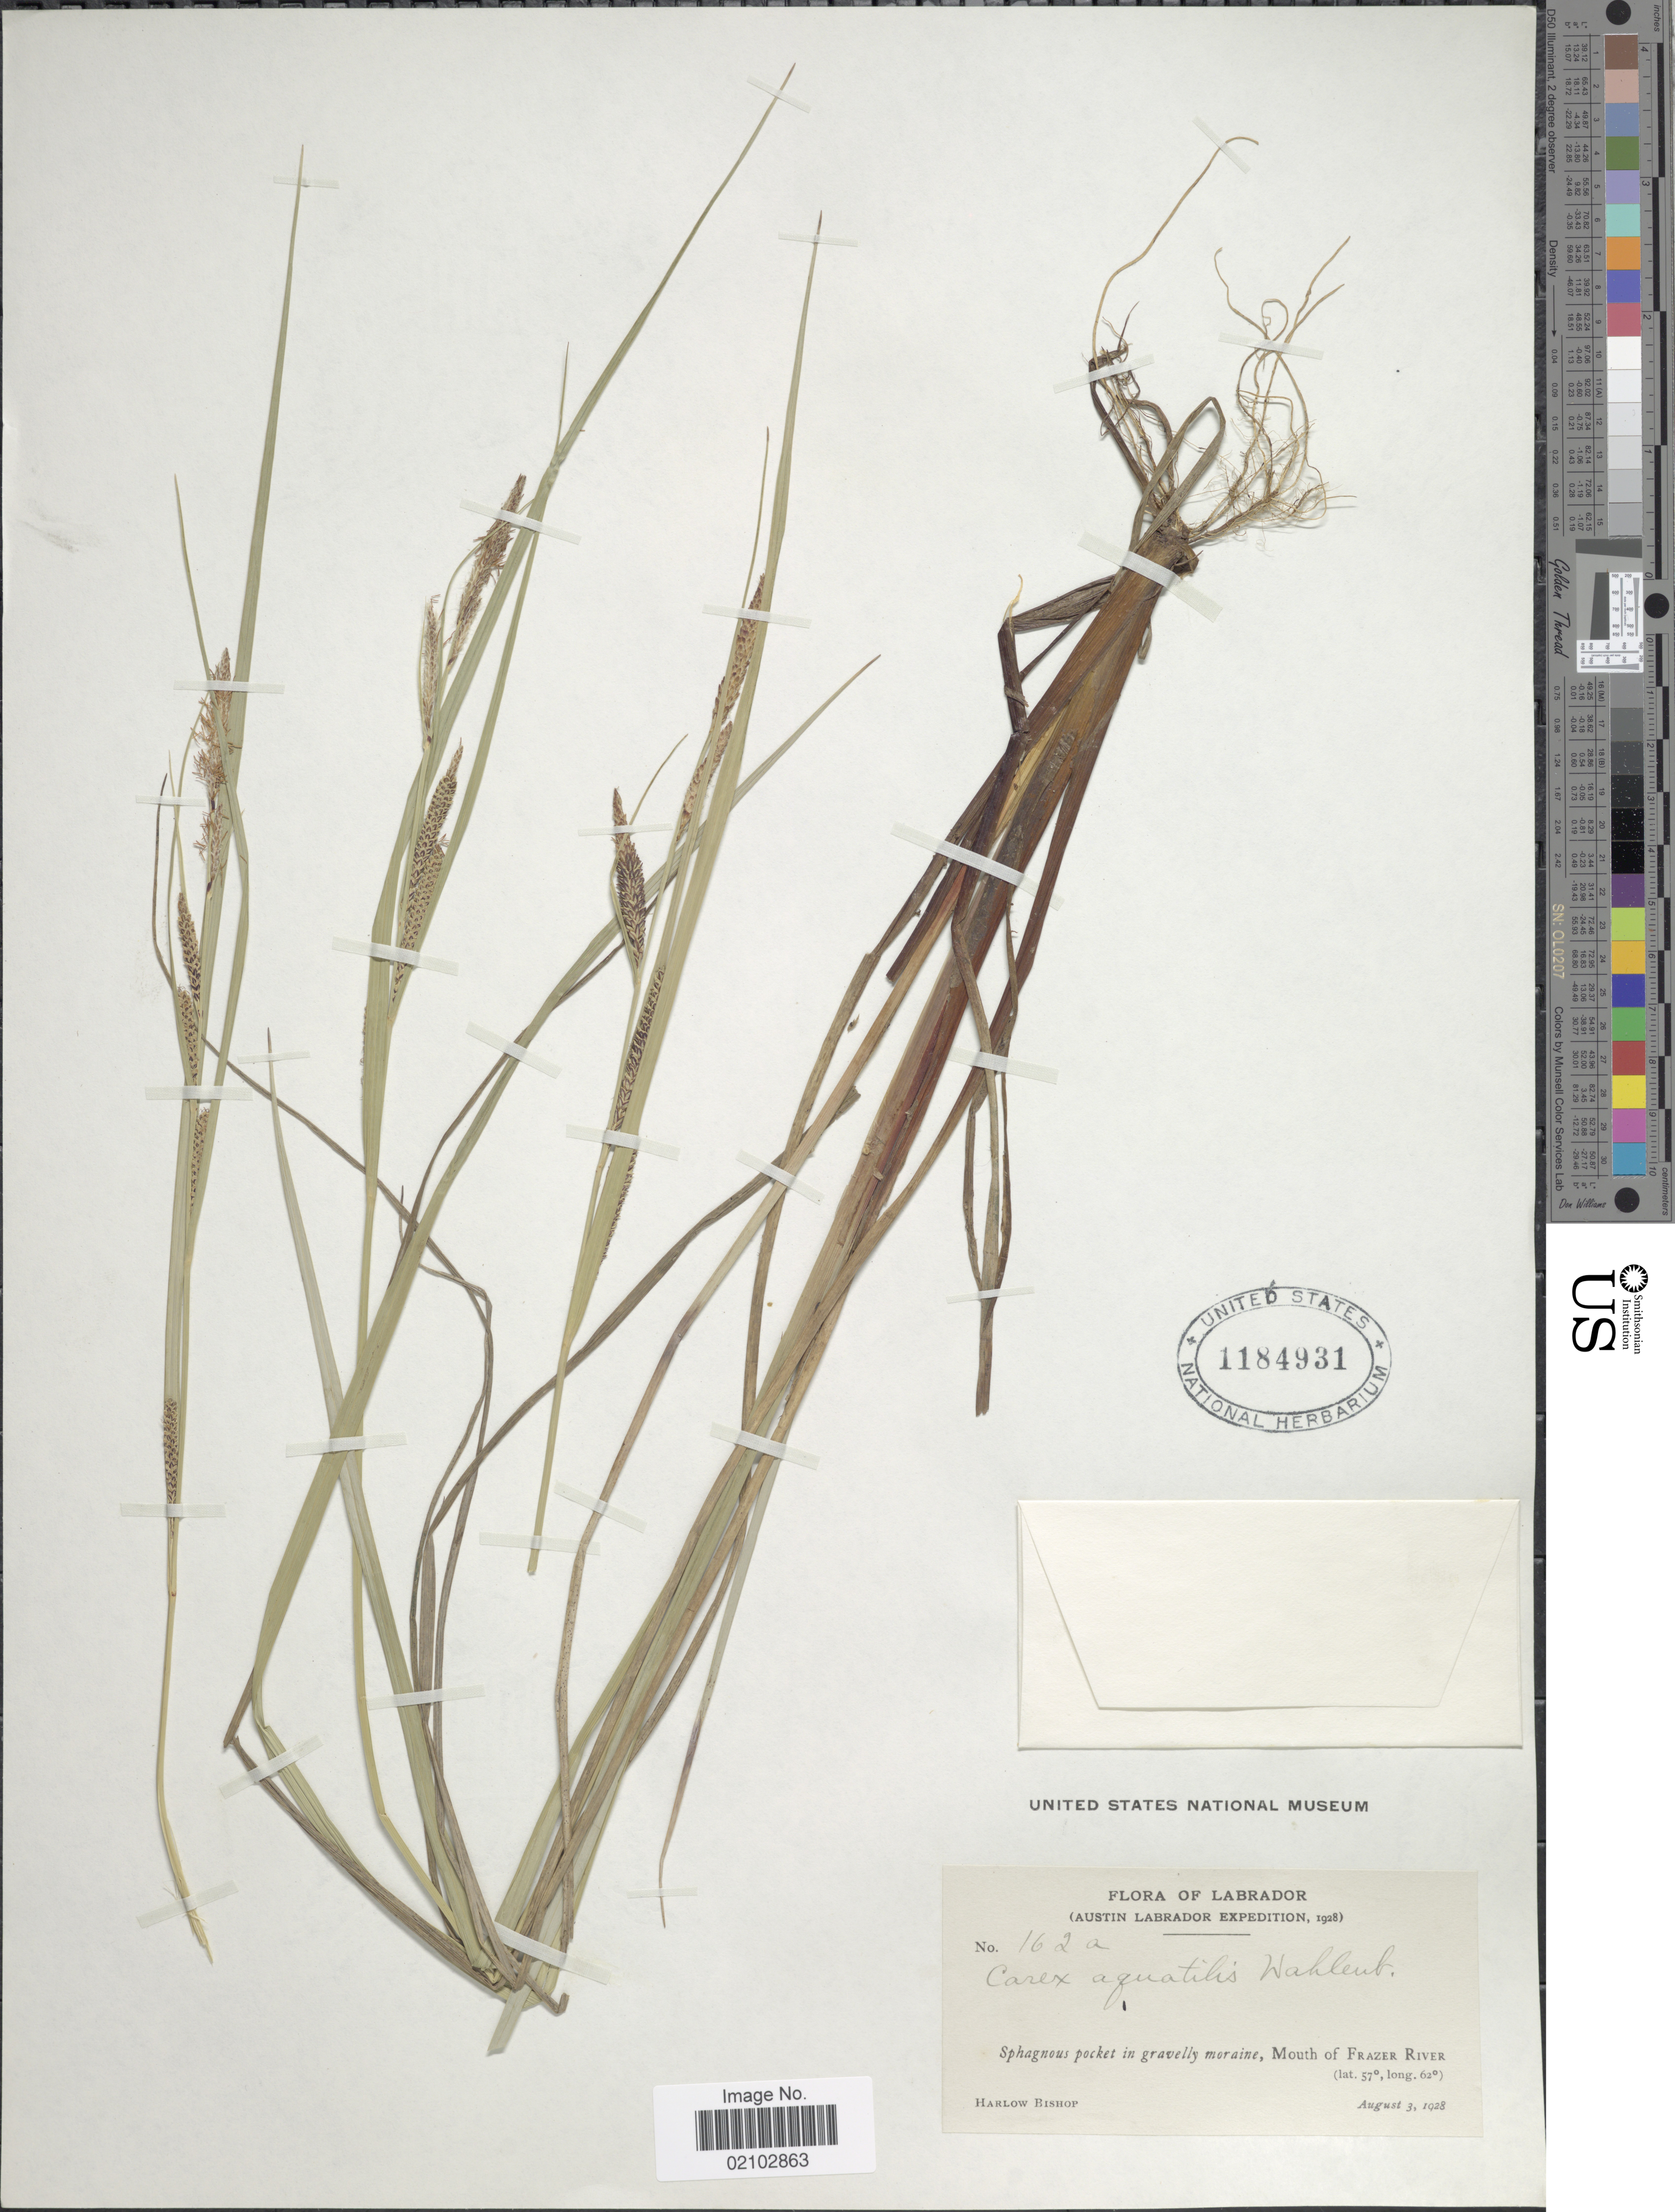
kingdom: Plantae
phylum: Tracheophyta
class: Liliopsida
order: Poales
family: Cyperaceae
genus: Carex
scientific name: Carex aquatilis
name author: Wahlenb.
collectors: H. Bishop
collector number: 162a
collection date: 1928-08-03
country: Canada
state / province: Newfoundland and Labrador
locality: Labrador (Austin Labrador [unsure placement]), Sphagnous pocket in gravelly moraine, Mouth of Frazer River.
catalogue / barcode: US 1184931